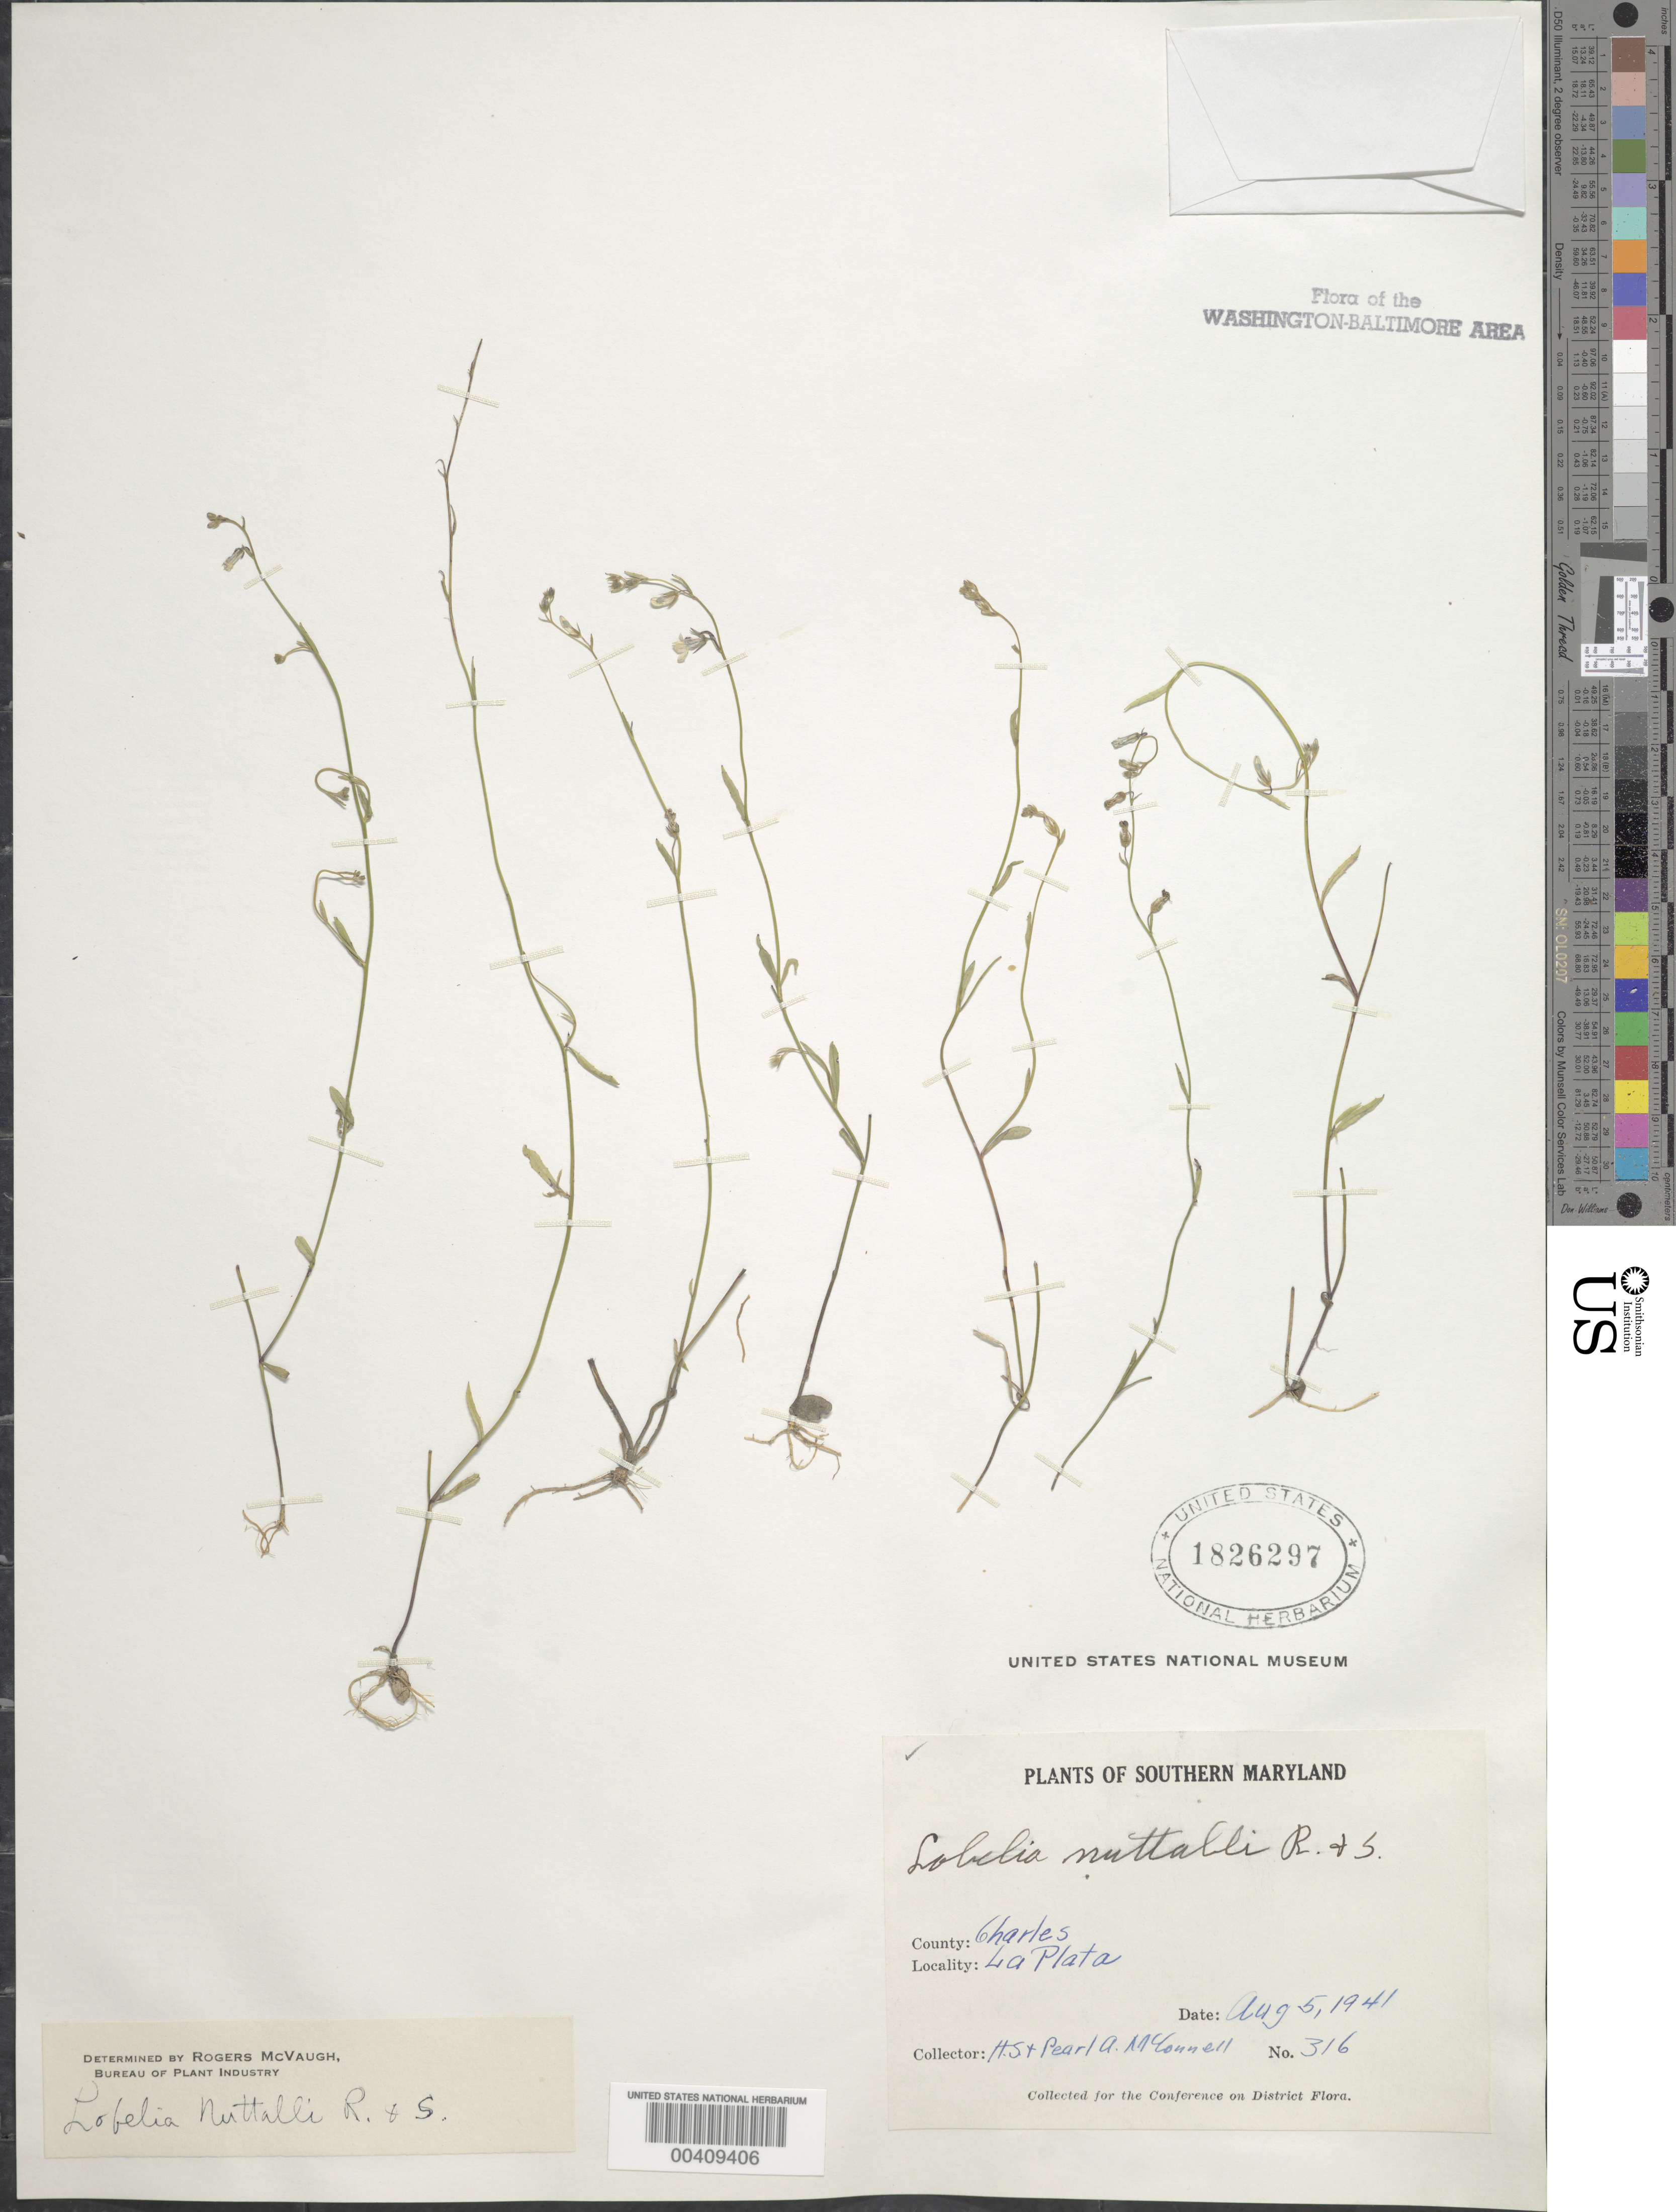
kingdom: Plantae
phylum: Tracheophyta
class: Magnoliopsida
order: Asterales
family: Campanulaceae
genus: Lobelia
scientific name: Lobelia nuttallii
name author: Schult.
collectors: H. McConnell & P. McConnell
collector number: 316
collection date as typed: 05 Aug 1941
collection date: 1941-08-05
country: United States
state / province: Maryland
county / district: Charles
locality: La Plata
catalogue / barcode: US 1826297